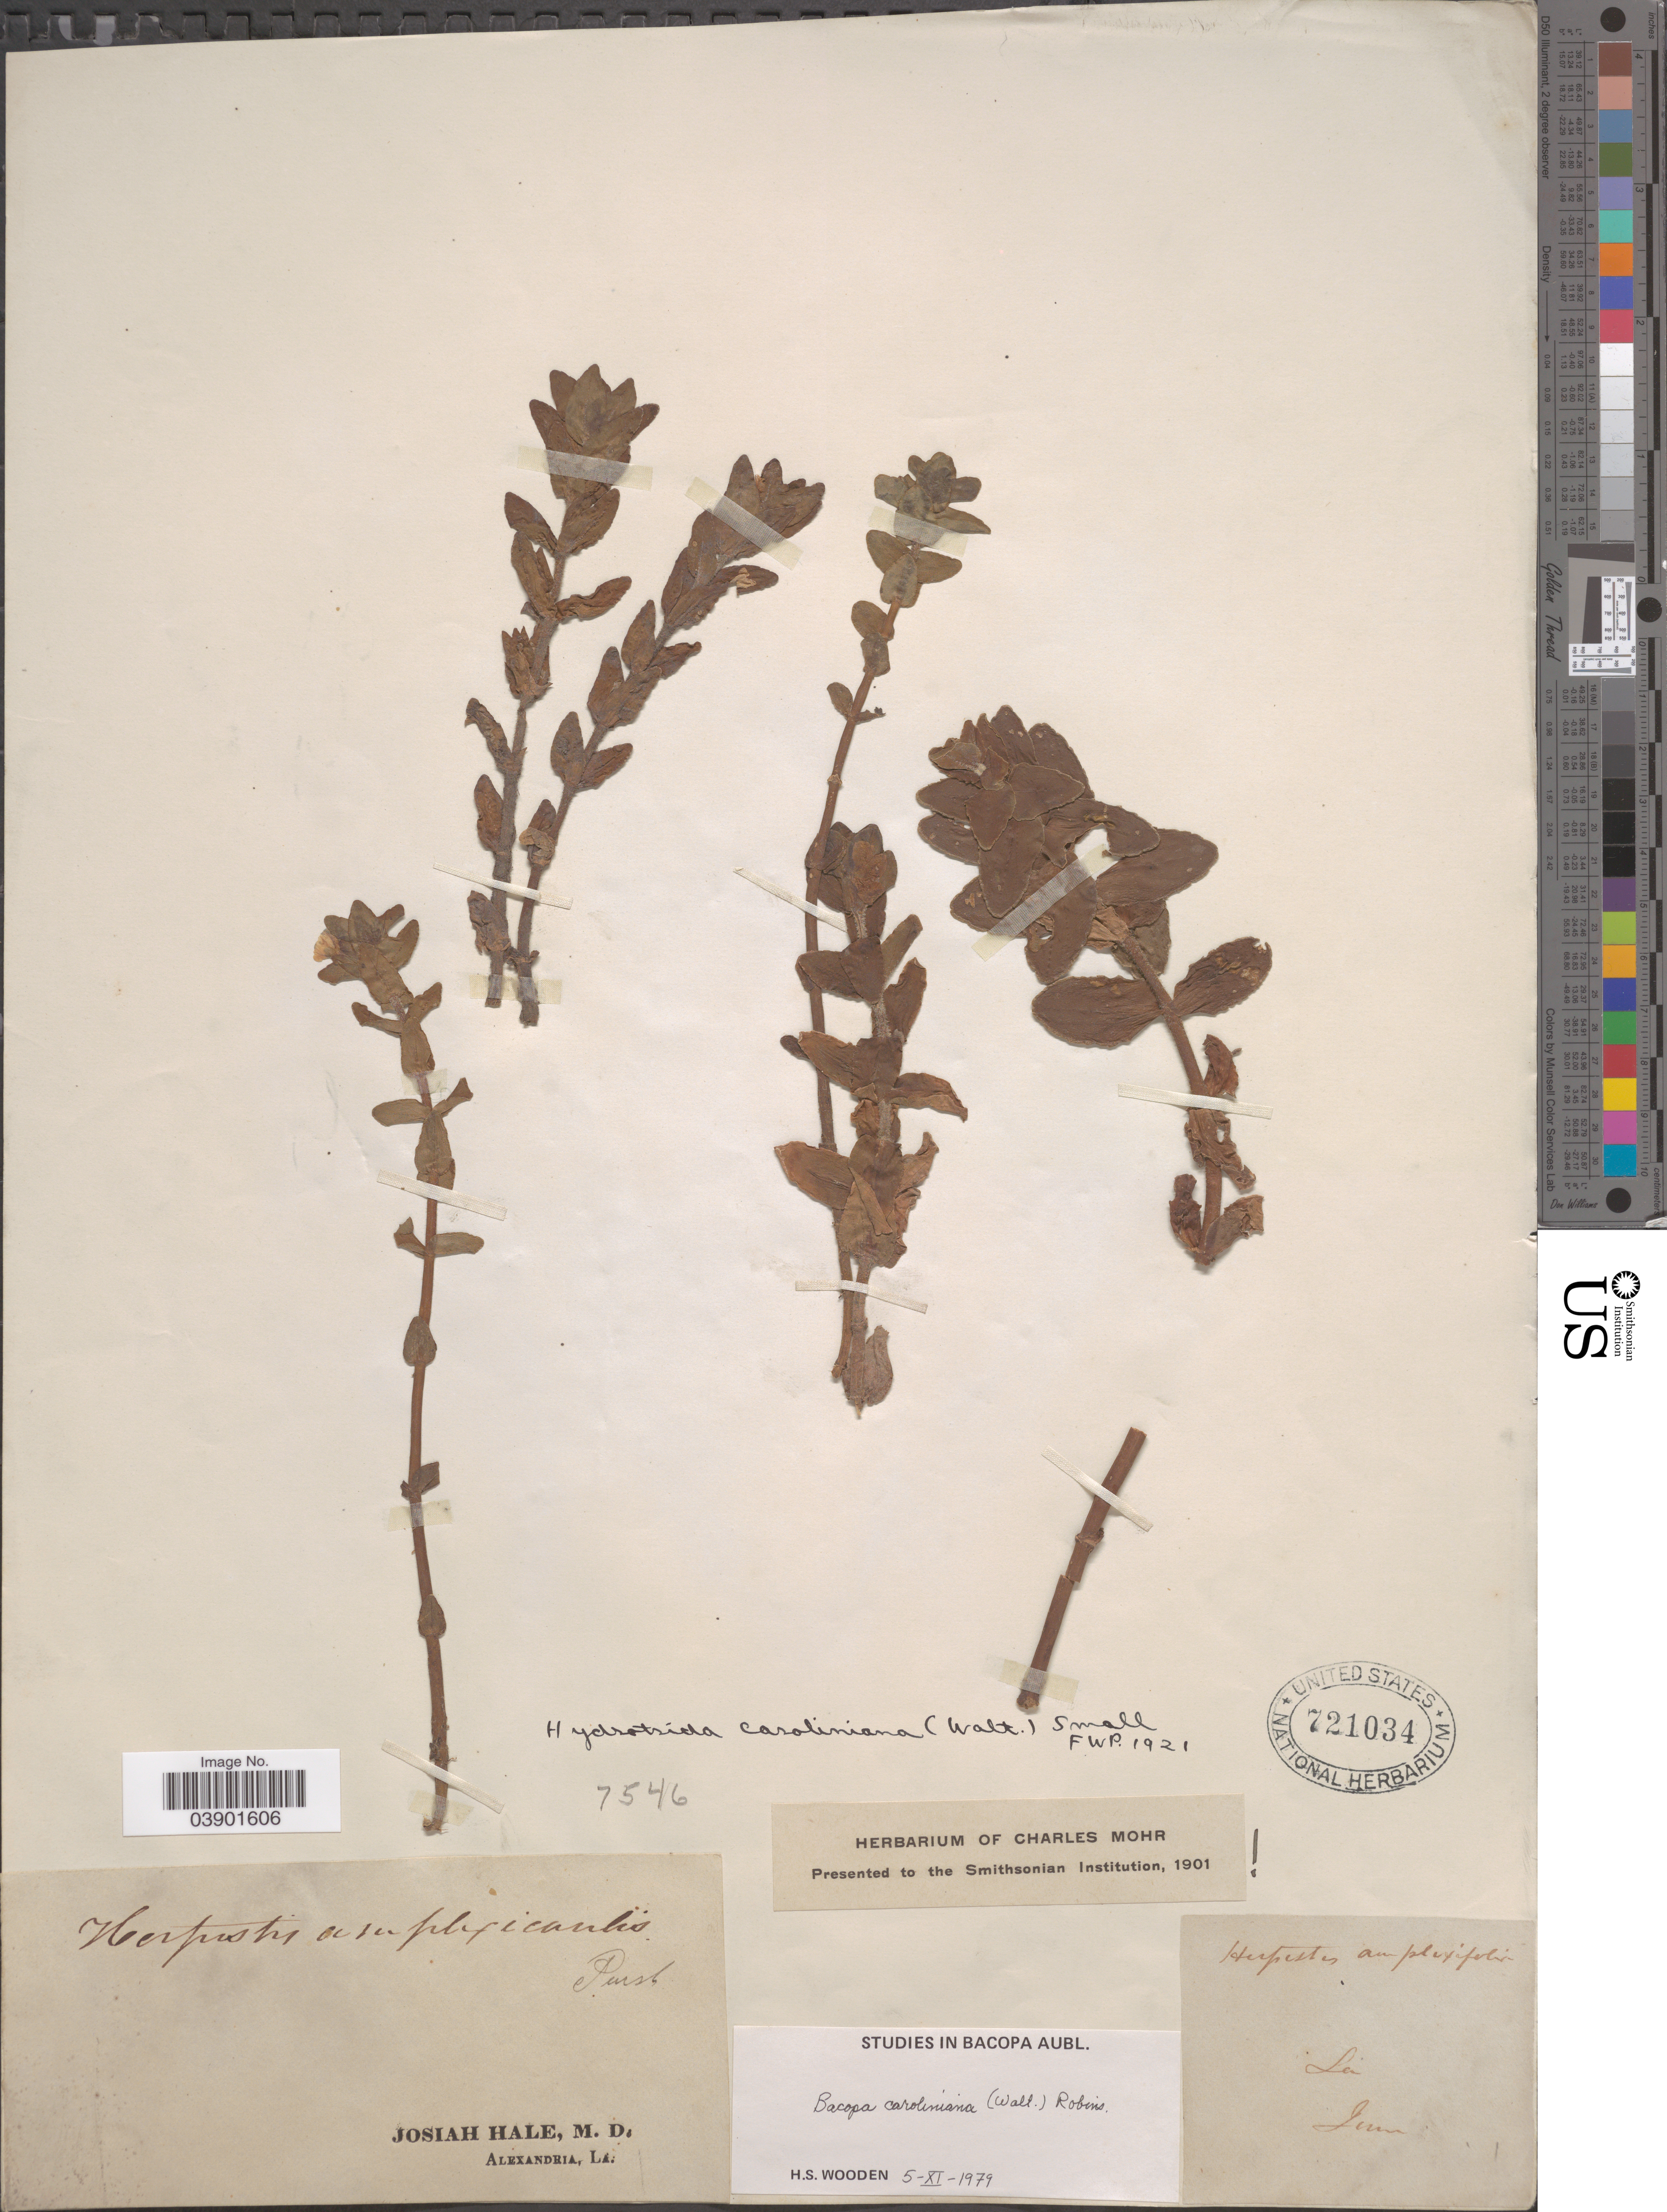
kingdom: Plantae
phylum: Tracheophyta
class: Magnoliopsida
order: Lamiales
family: Plantaginaceae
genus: Bacopa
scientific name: Bacopa caroliniana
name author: (Walter) B.L. Rob.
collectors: J. Hall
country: United States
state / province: Louisiana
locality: Lenn [interpreted].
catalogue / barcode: US 721034